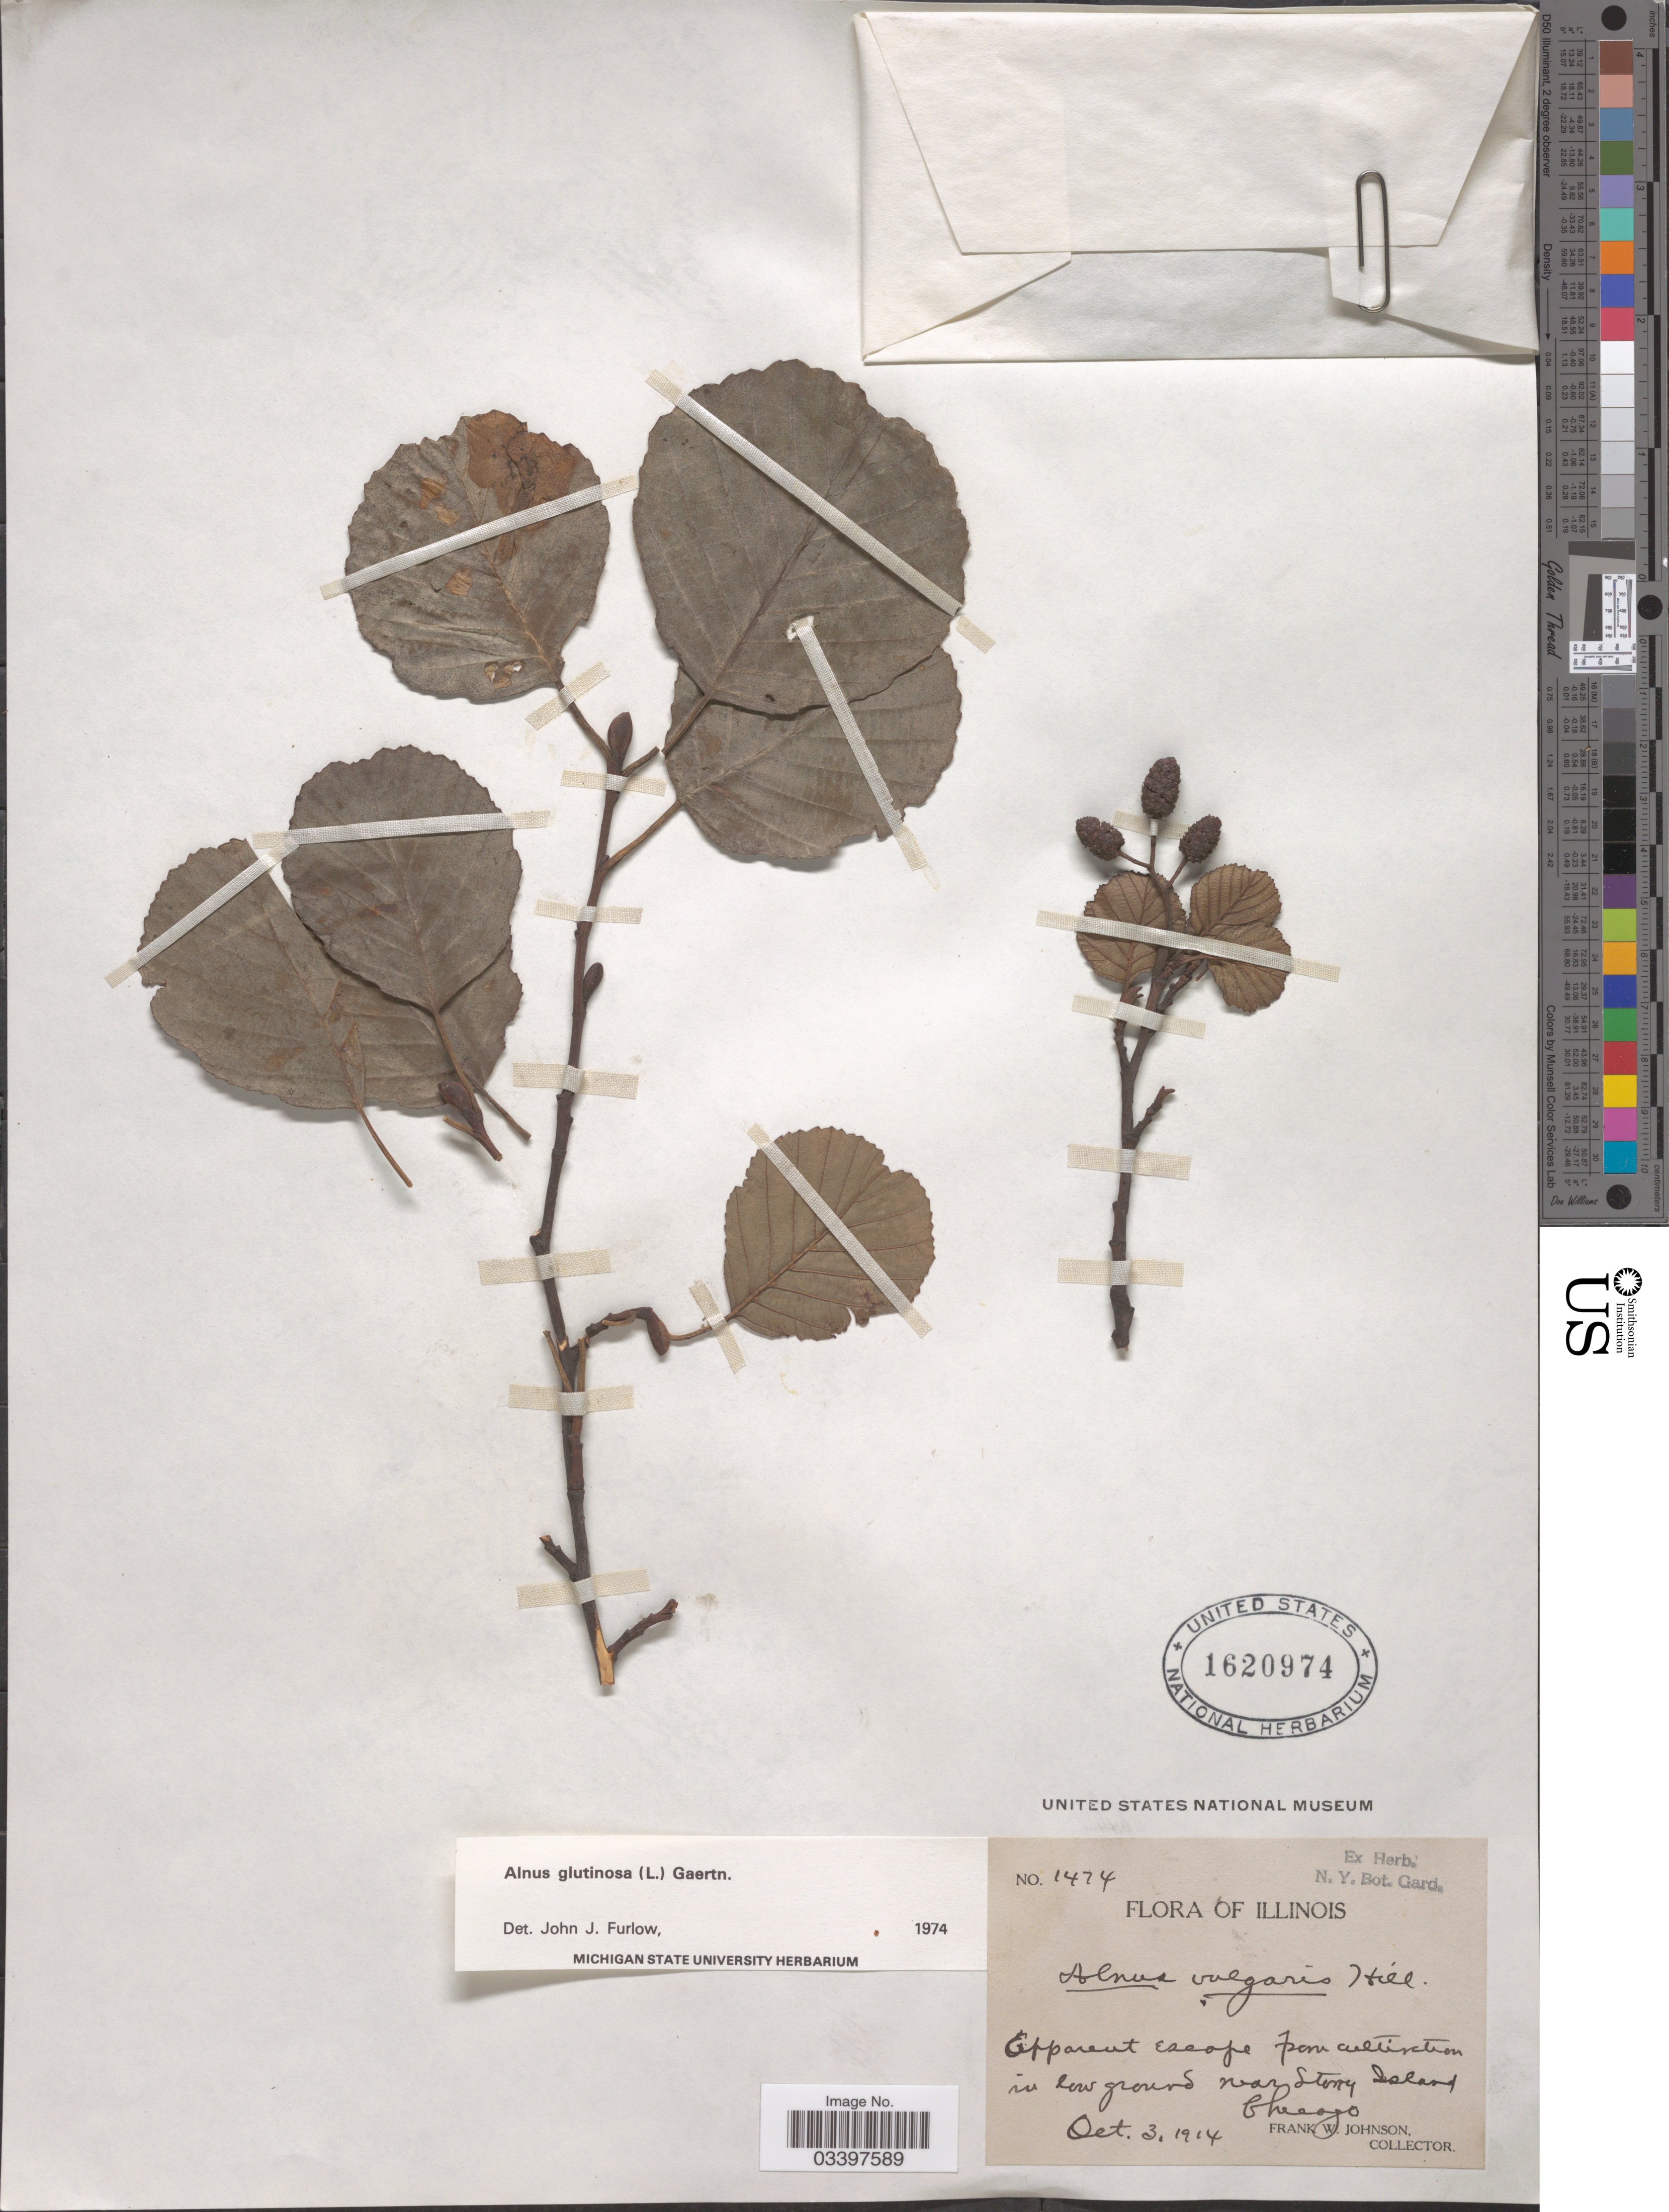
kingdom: Plantae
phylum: Tracheophyta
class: Magnoliopsida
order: Fagales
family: Betulaceae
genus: Alnus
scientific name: Alnus glutinosa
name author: (L.) Gaertn.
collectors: F. W. Johnson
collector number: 1474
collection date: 1914-10-03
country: United States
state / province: Illinois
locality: Near Stony Island Chicago.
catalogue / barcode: US 1620974